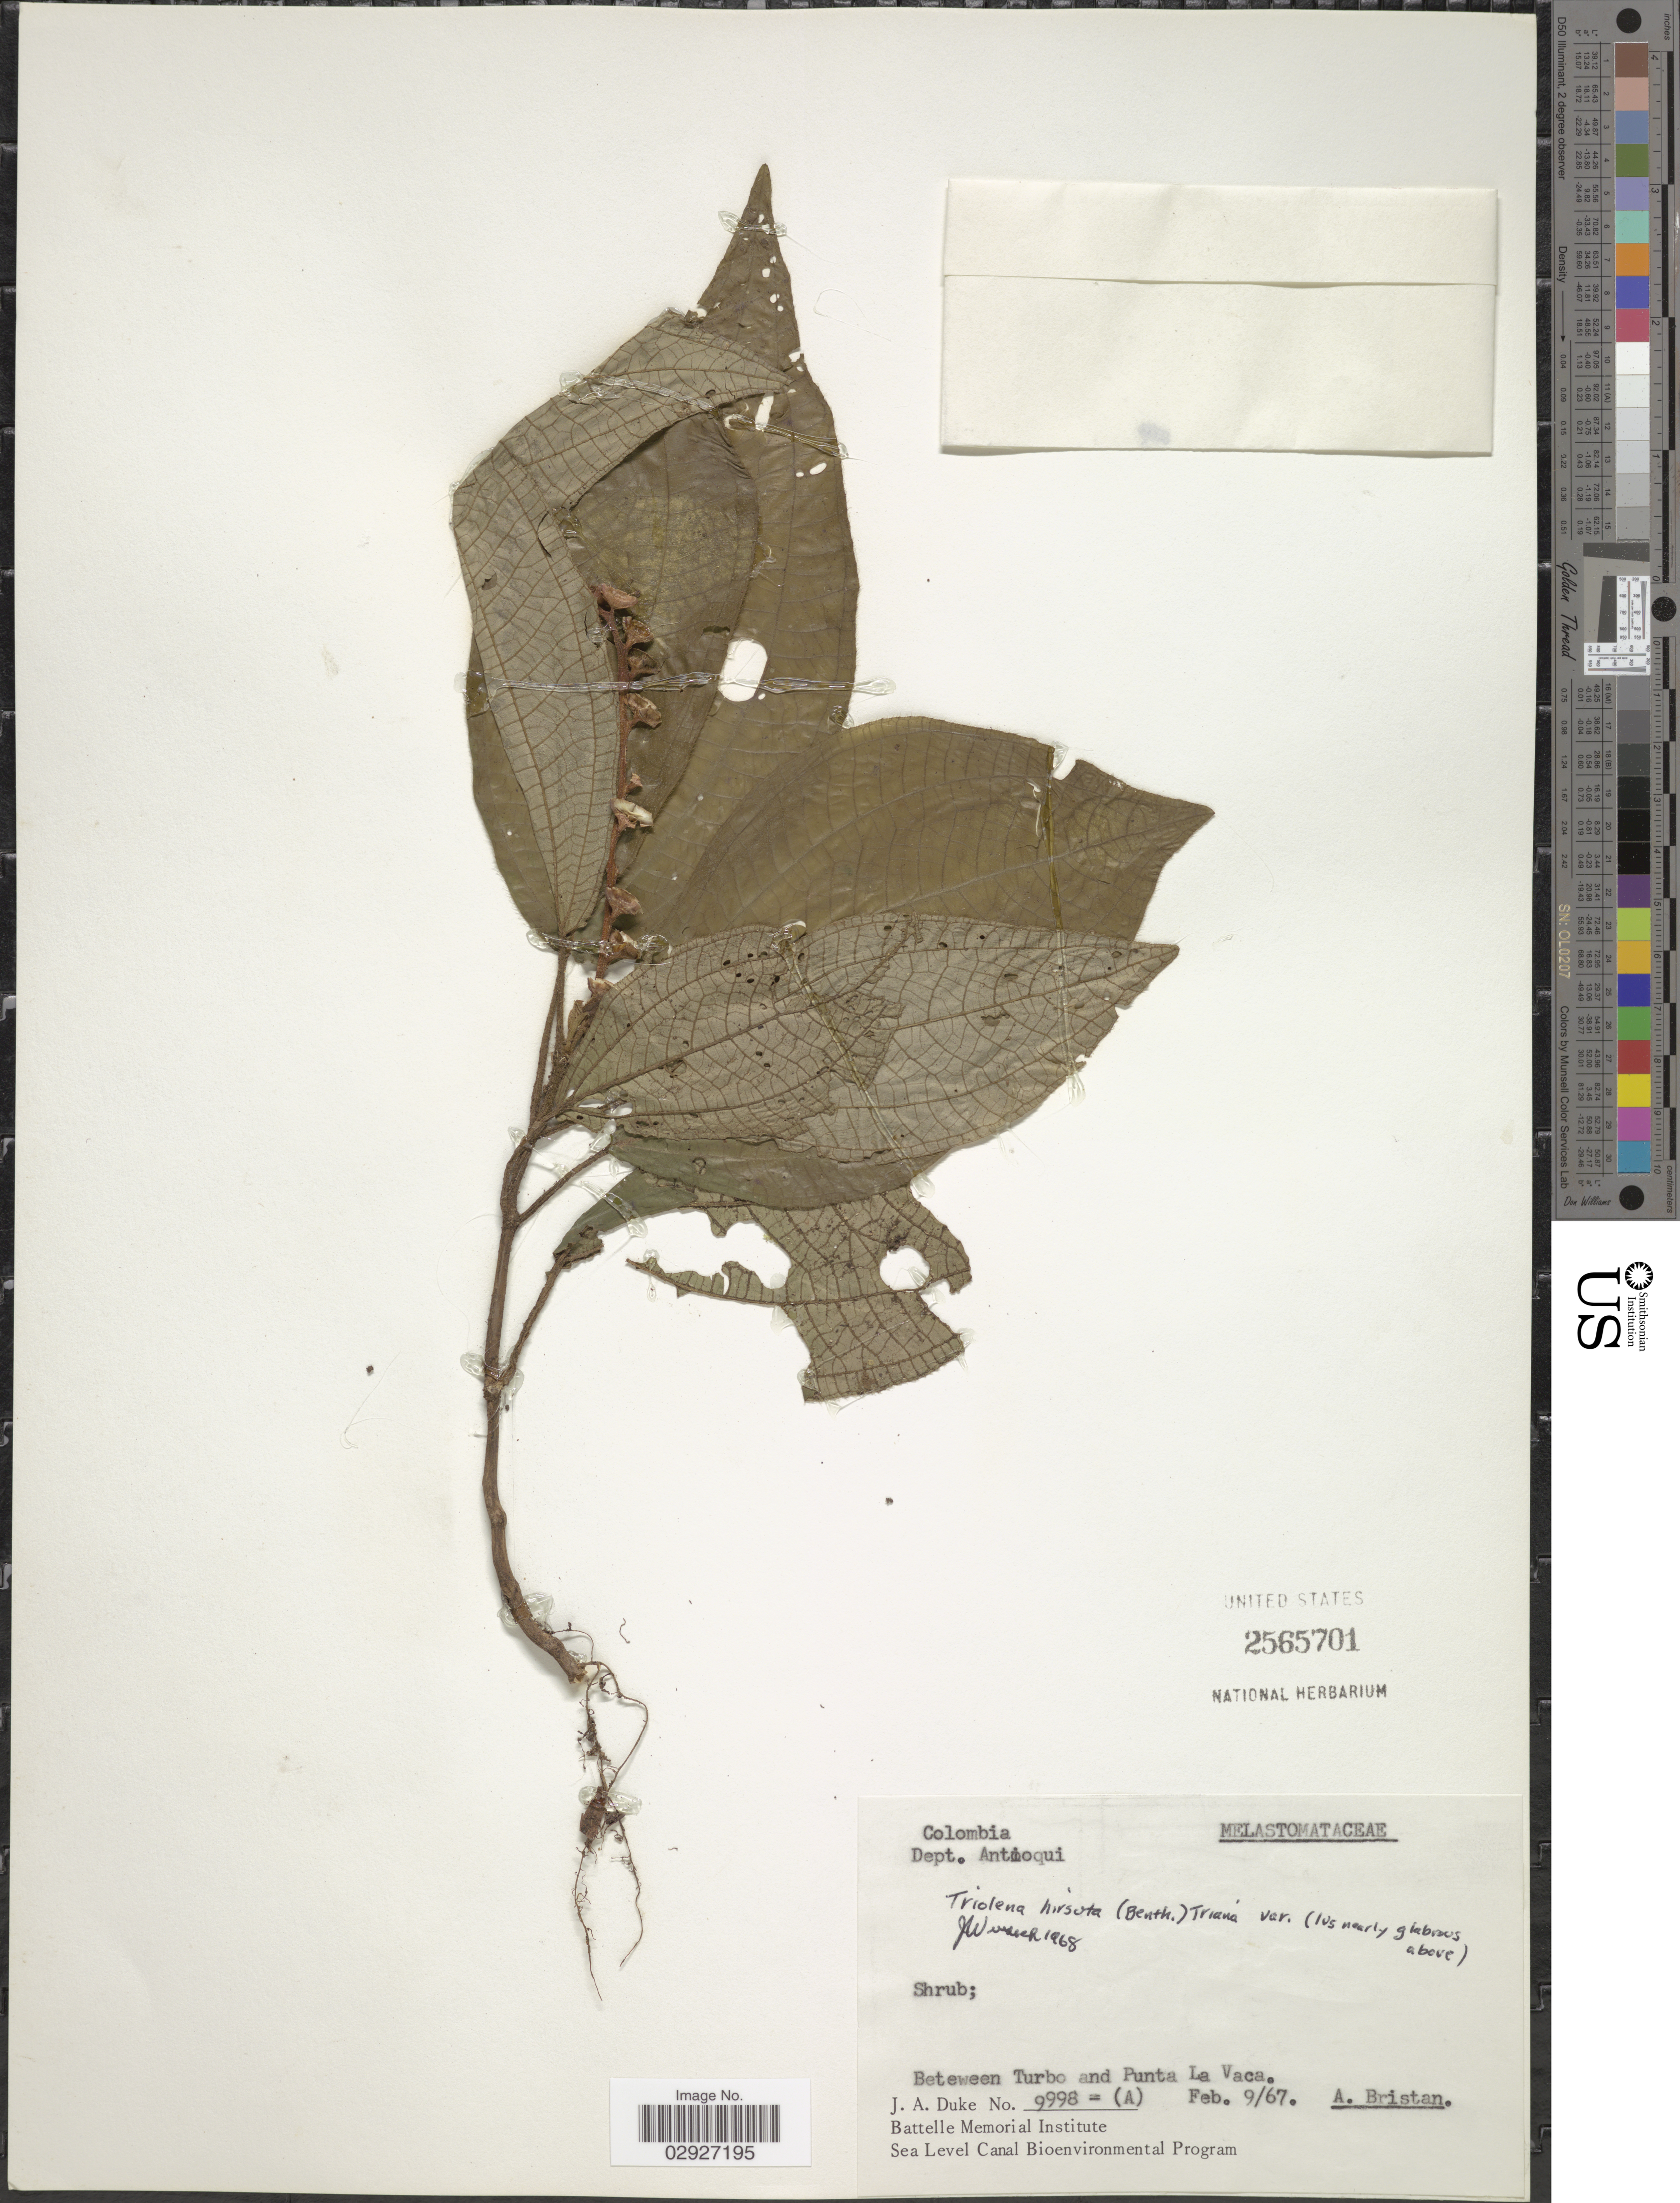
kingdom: Plantae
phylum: Tracheophyta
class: Magnoliopsida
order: Myrtales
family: Melastomataceae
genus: Triolena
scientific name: Triolena hirsuta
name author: (Benth.) Triana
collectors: J. A. Duke & A. Bristán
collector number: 9998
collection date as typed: Transcribed d/m/y: 9/2/67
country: Colombia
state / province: Antioquia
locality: Dept. Antioqui, Beteween Turbo and Punta La Vaca.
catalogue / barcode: US 2565701